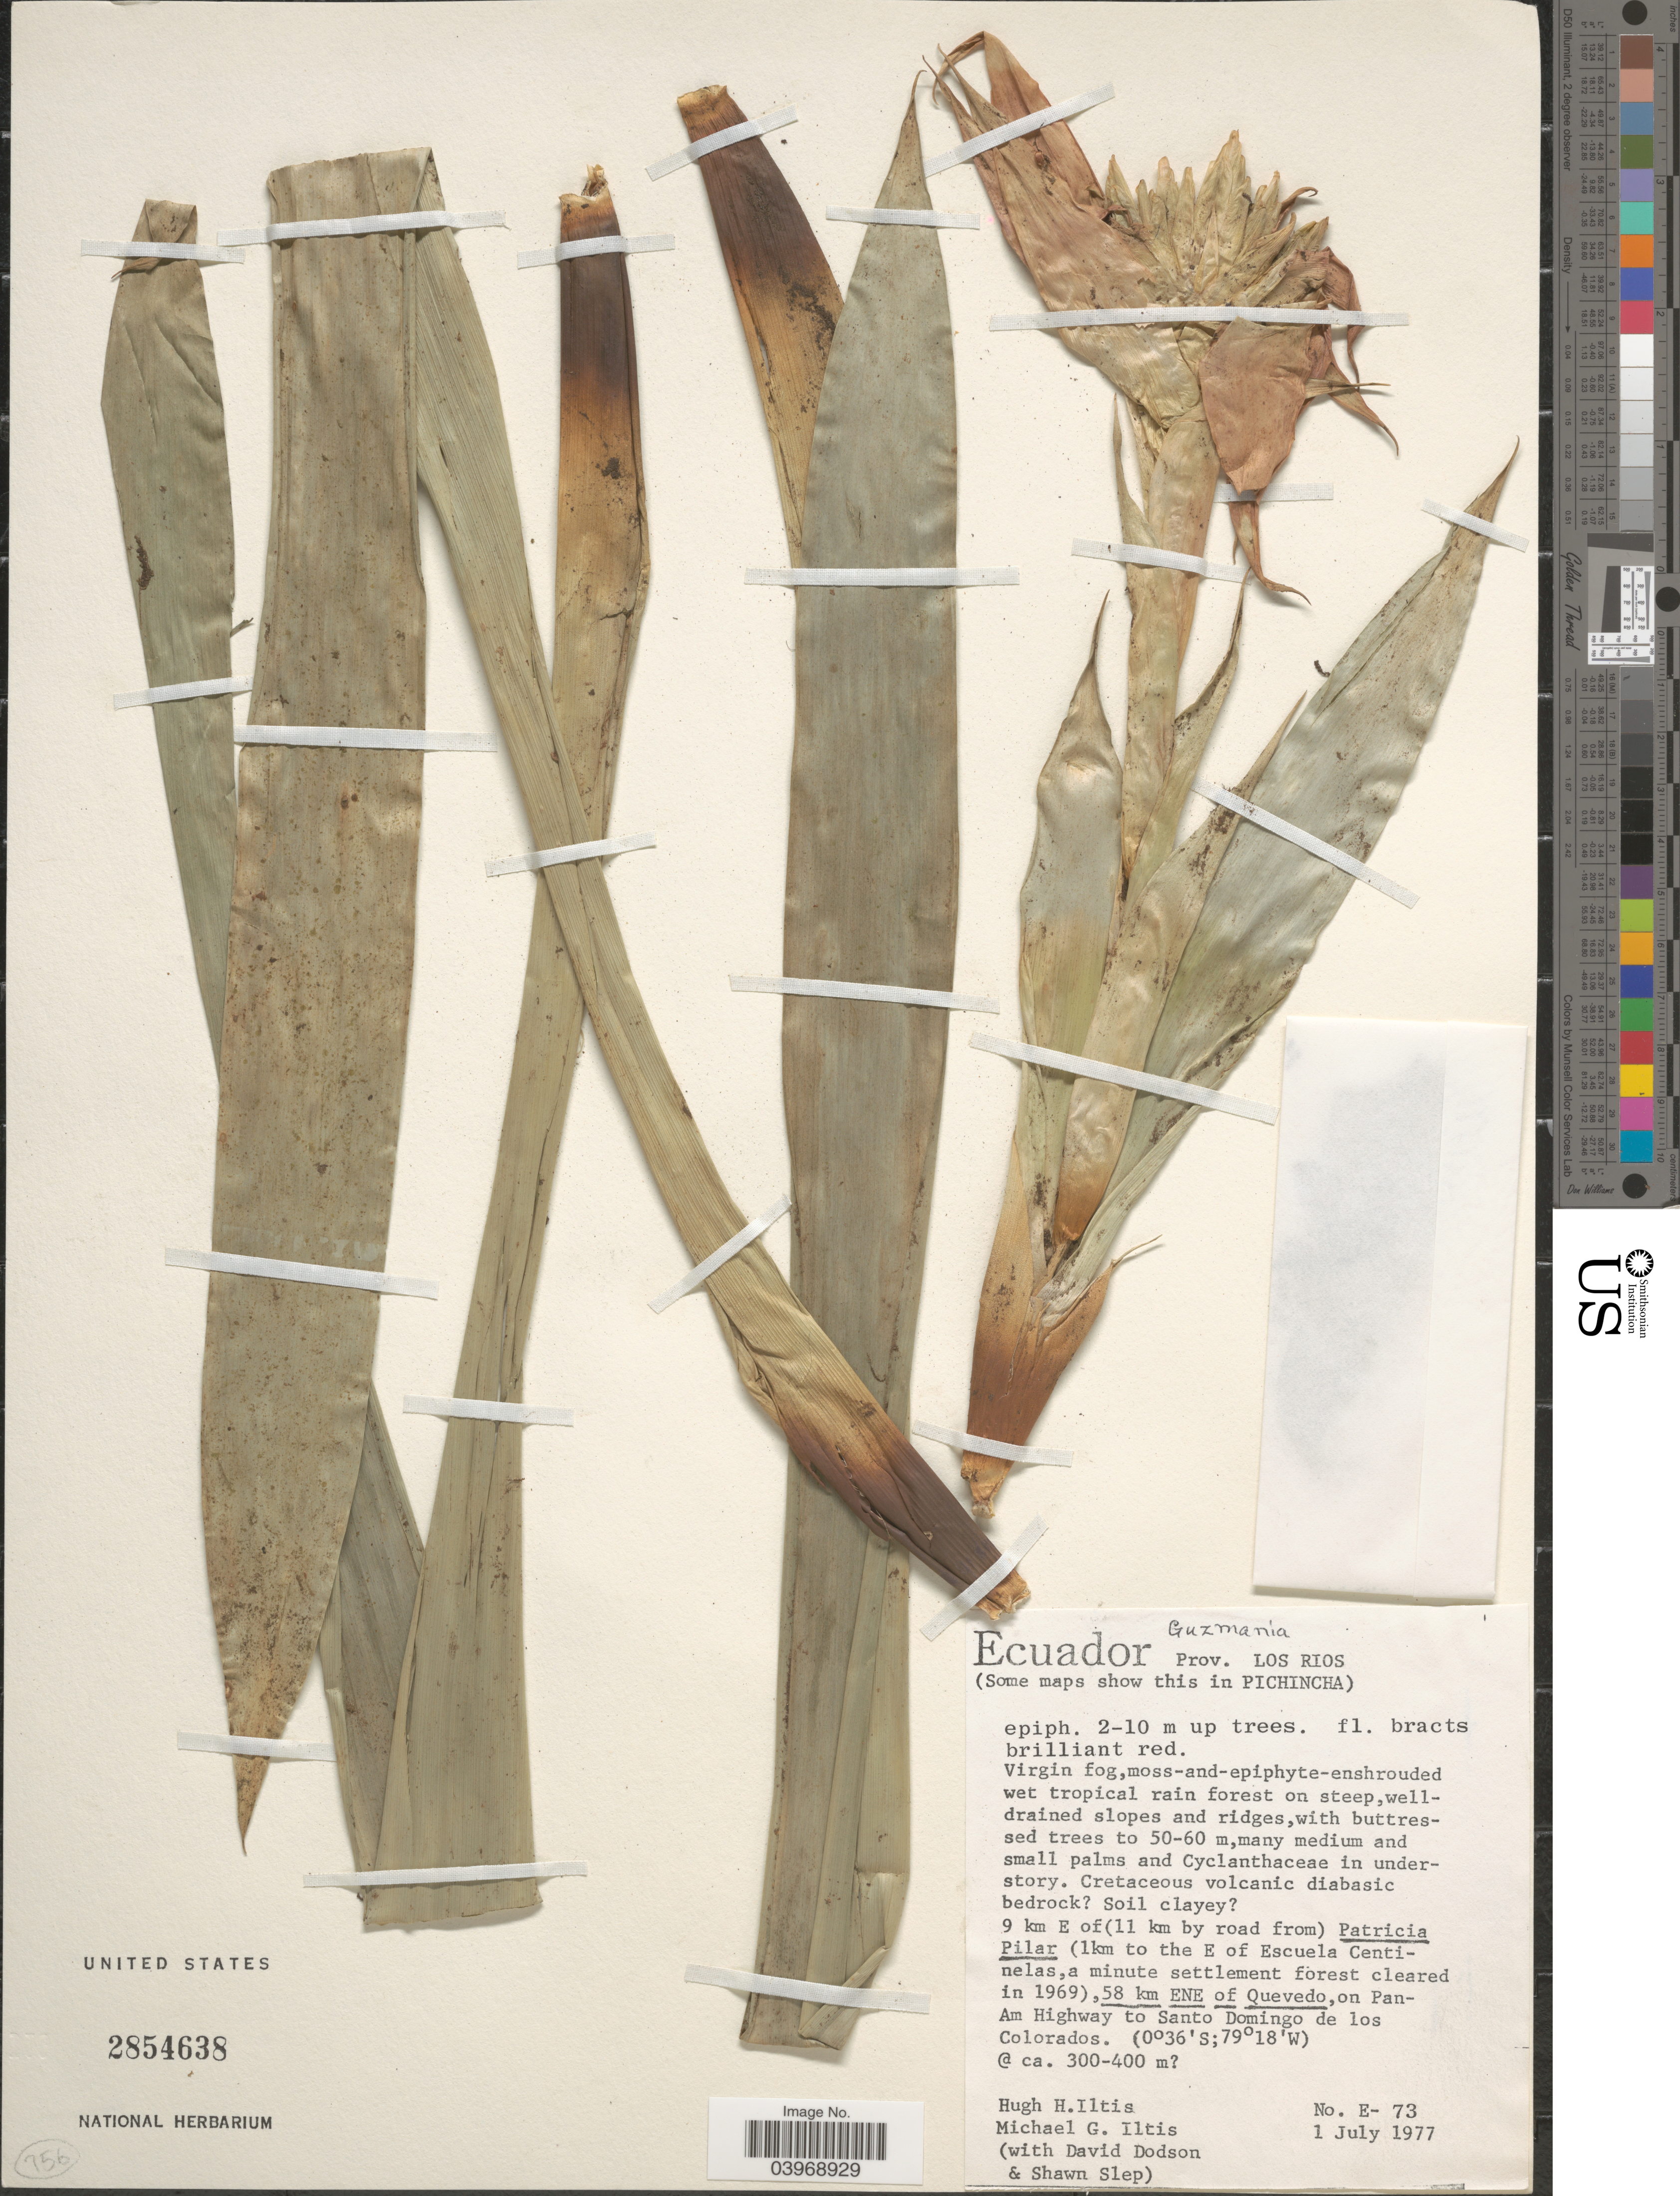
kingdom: Plantae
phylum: Tracheophyta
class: Liliopsida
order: Poales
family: Bromeliaceae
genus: Guzmania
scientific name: Guzmania sp.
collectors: H. H. Iltis, M. G. Iltis, D. Dodson & S. Slep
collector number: E-73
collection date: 1977-07-01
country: Ecuador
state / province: Los Ríos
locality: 9 km E of (11 km by road from) Patricia Pilar (1km to the E of Escuela Centinelas, a minute settlement forest cleared in 1969), 58 km ENE of Quevedo, on Pan-Am Highway to Santo Domingo de los Colorados.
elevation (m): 300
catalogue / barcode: US 2854638